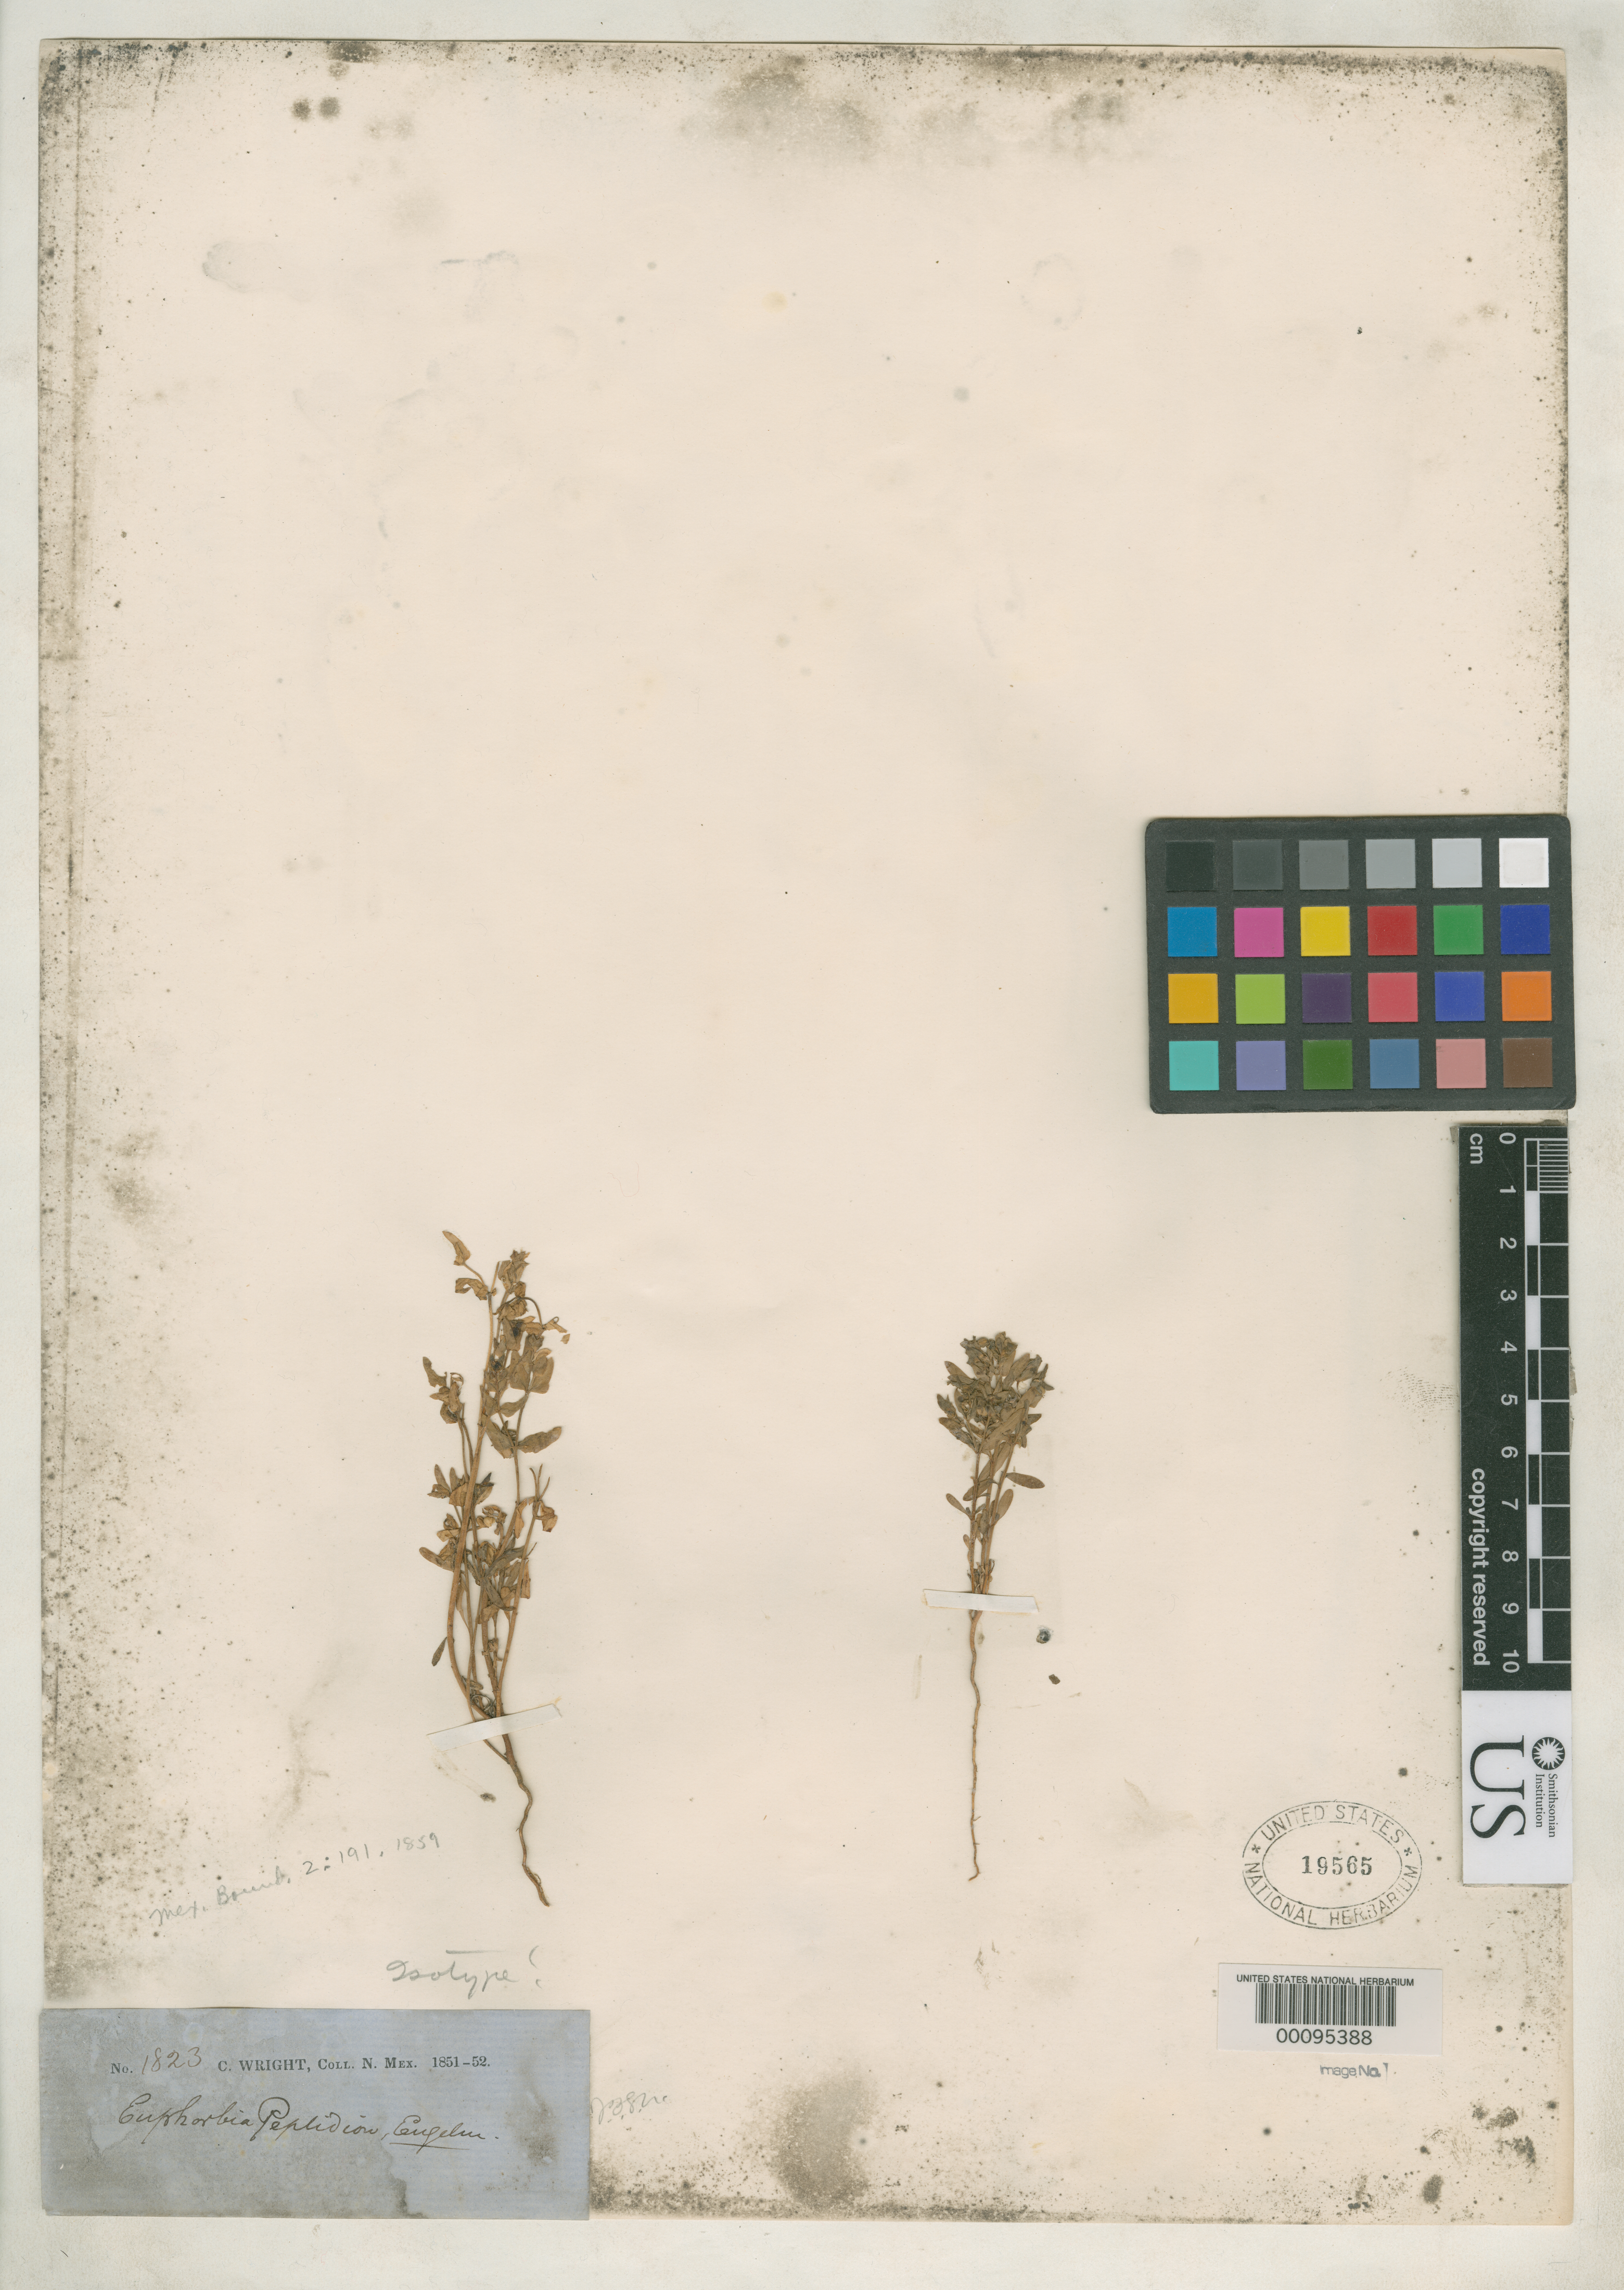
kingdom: Plantae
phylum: Tracheophyta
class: Magnoliopsida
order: Malpighiales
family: Euphorbiaceae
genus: Euphorbia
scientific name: Euphorbia peplidion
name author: Engelm. in Emory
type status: Isotype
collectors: C. Wright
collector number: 1823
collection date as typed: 1851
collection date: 1851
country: United States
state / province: New Mexico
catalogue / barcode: US 19565